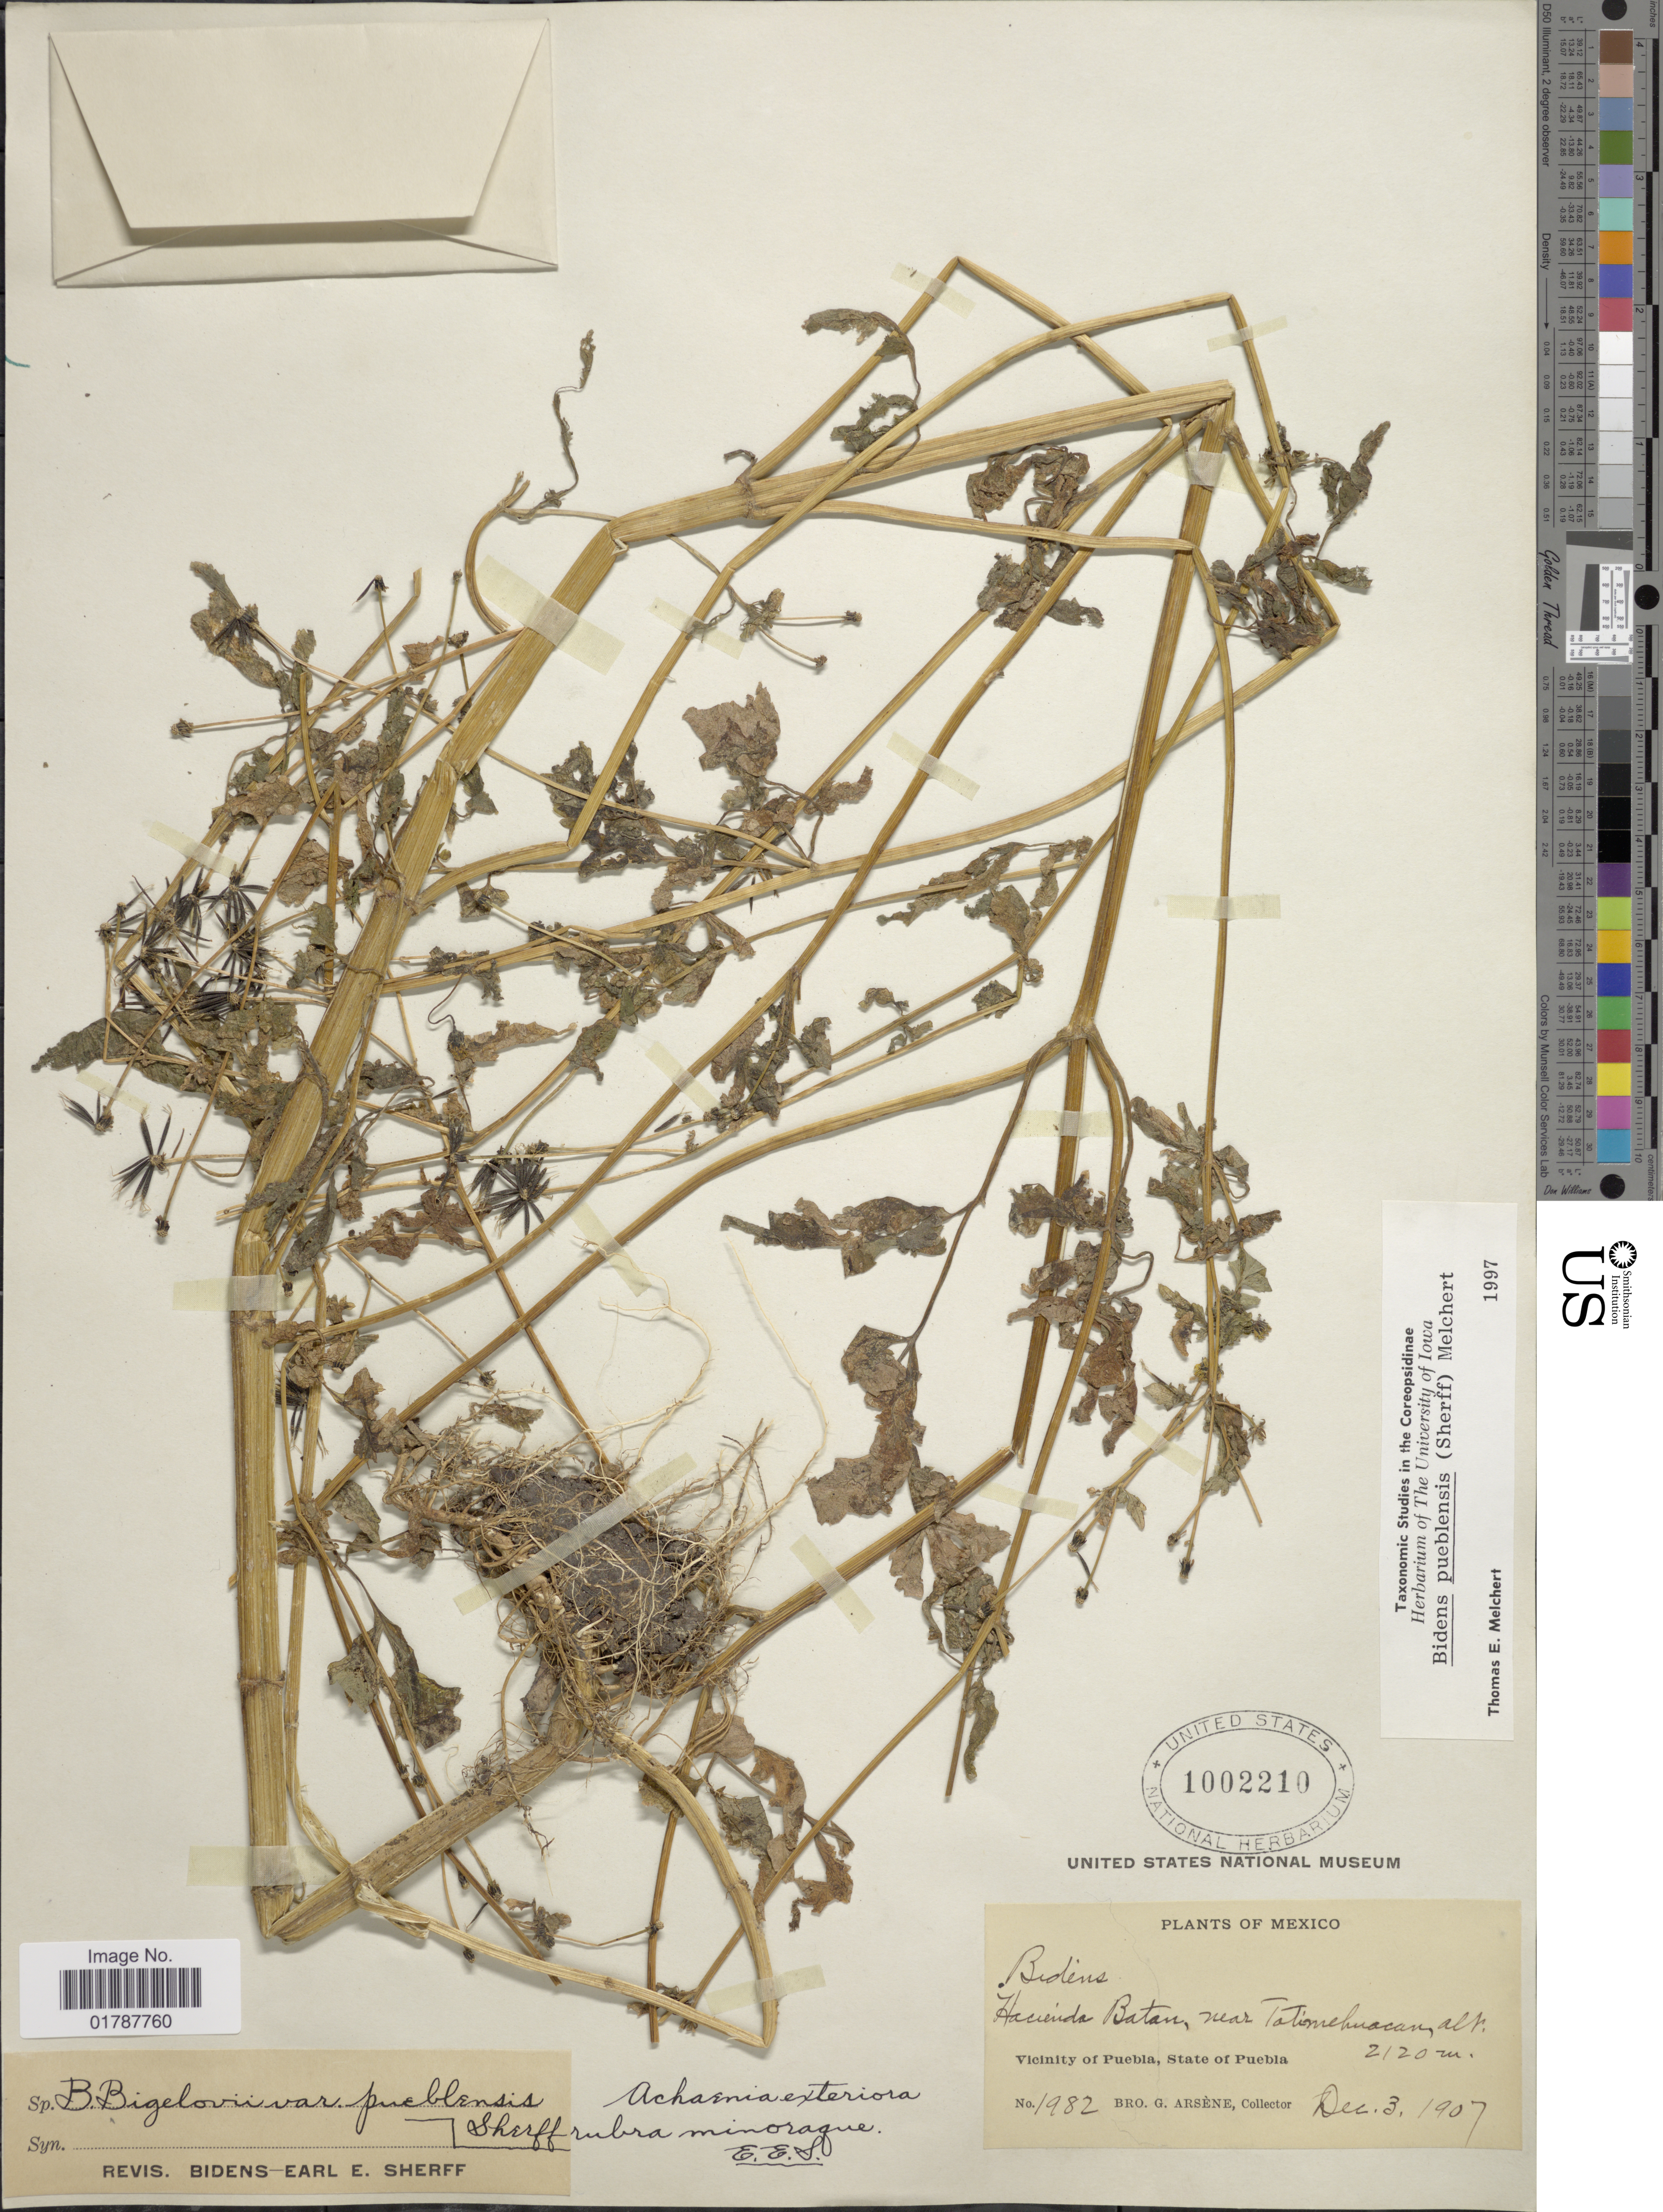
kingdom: Plantae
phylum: Tracheophyta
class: Magnoliopsida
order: Asterales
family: Asteraceae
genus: Bidens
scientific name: Bidens pueblensis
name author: (Sherff) Melchert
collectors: Bro. G. Arsène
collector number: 1982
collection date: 1907-12-03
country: Mexico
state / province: Puebla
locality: Hacienda Batan, near Totimehuacan, Vicinity of Puebla, State of Puebla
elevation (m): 2120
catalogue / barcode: US 1002210